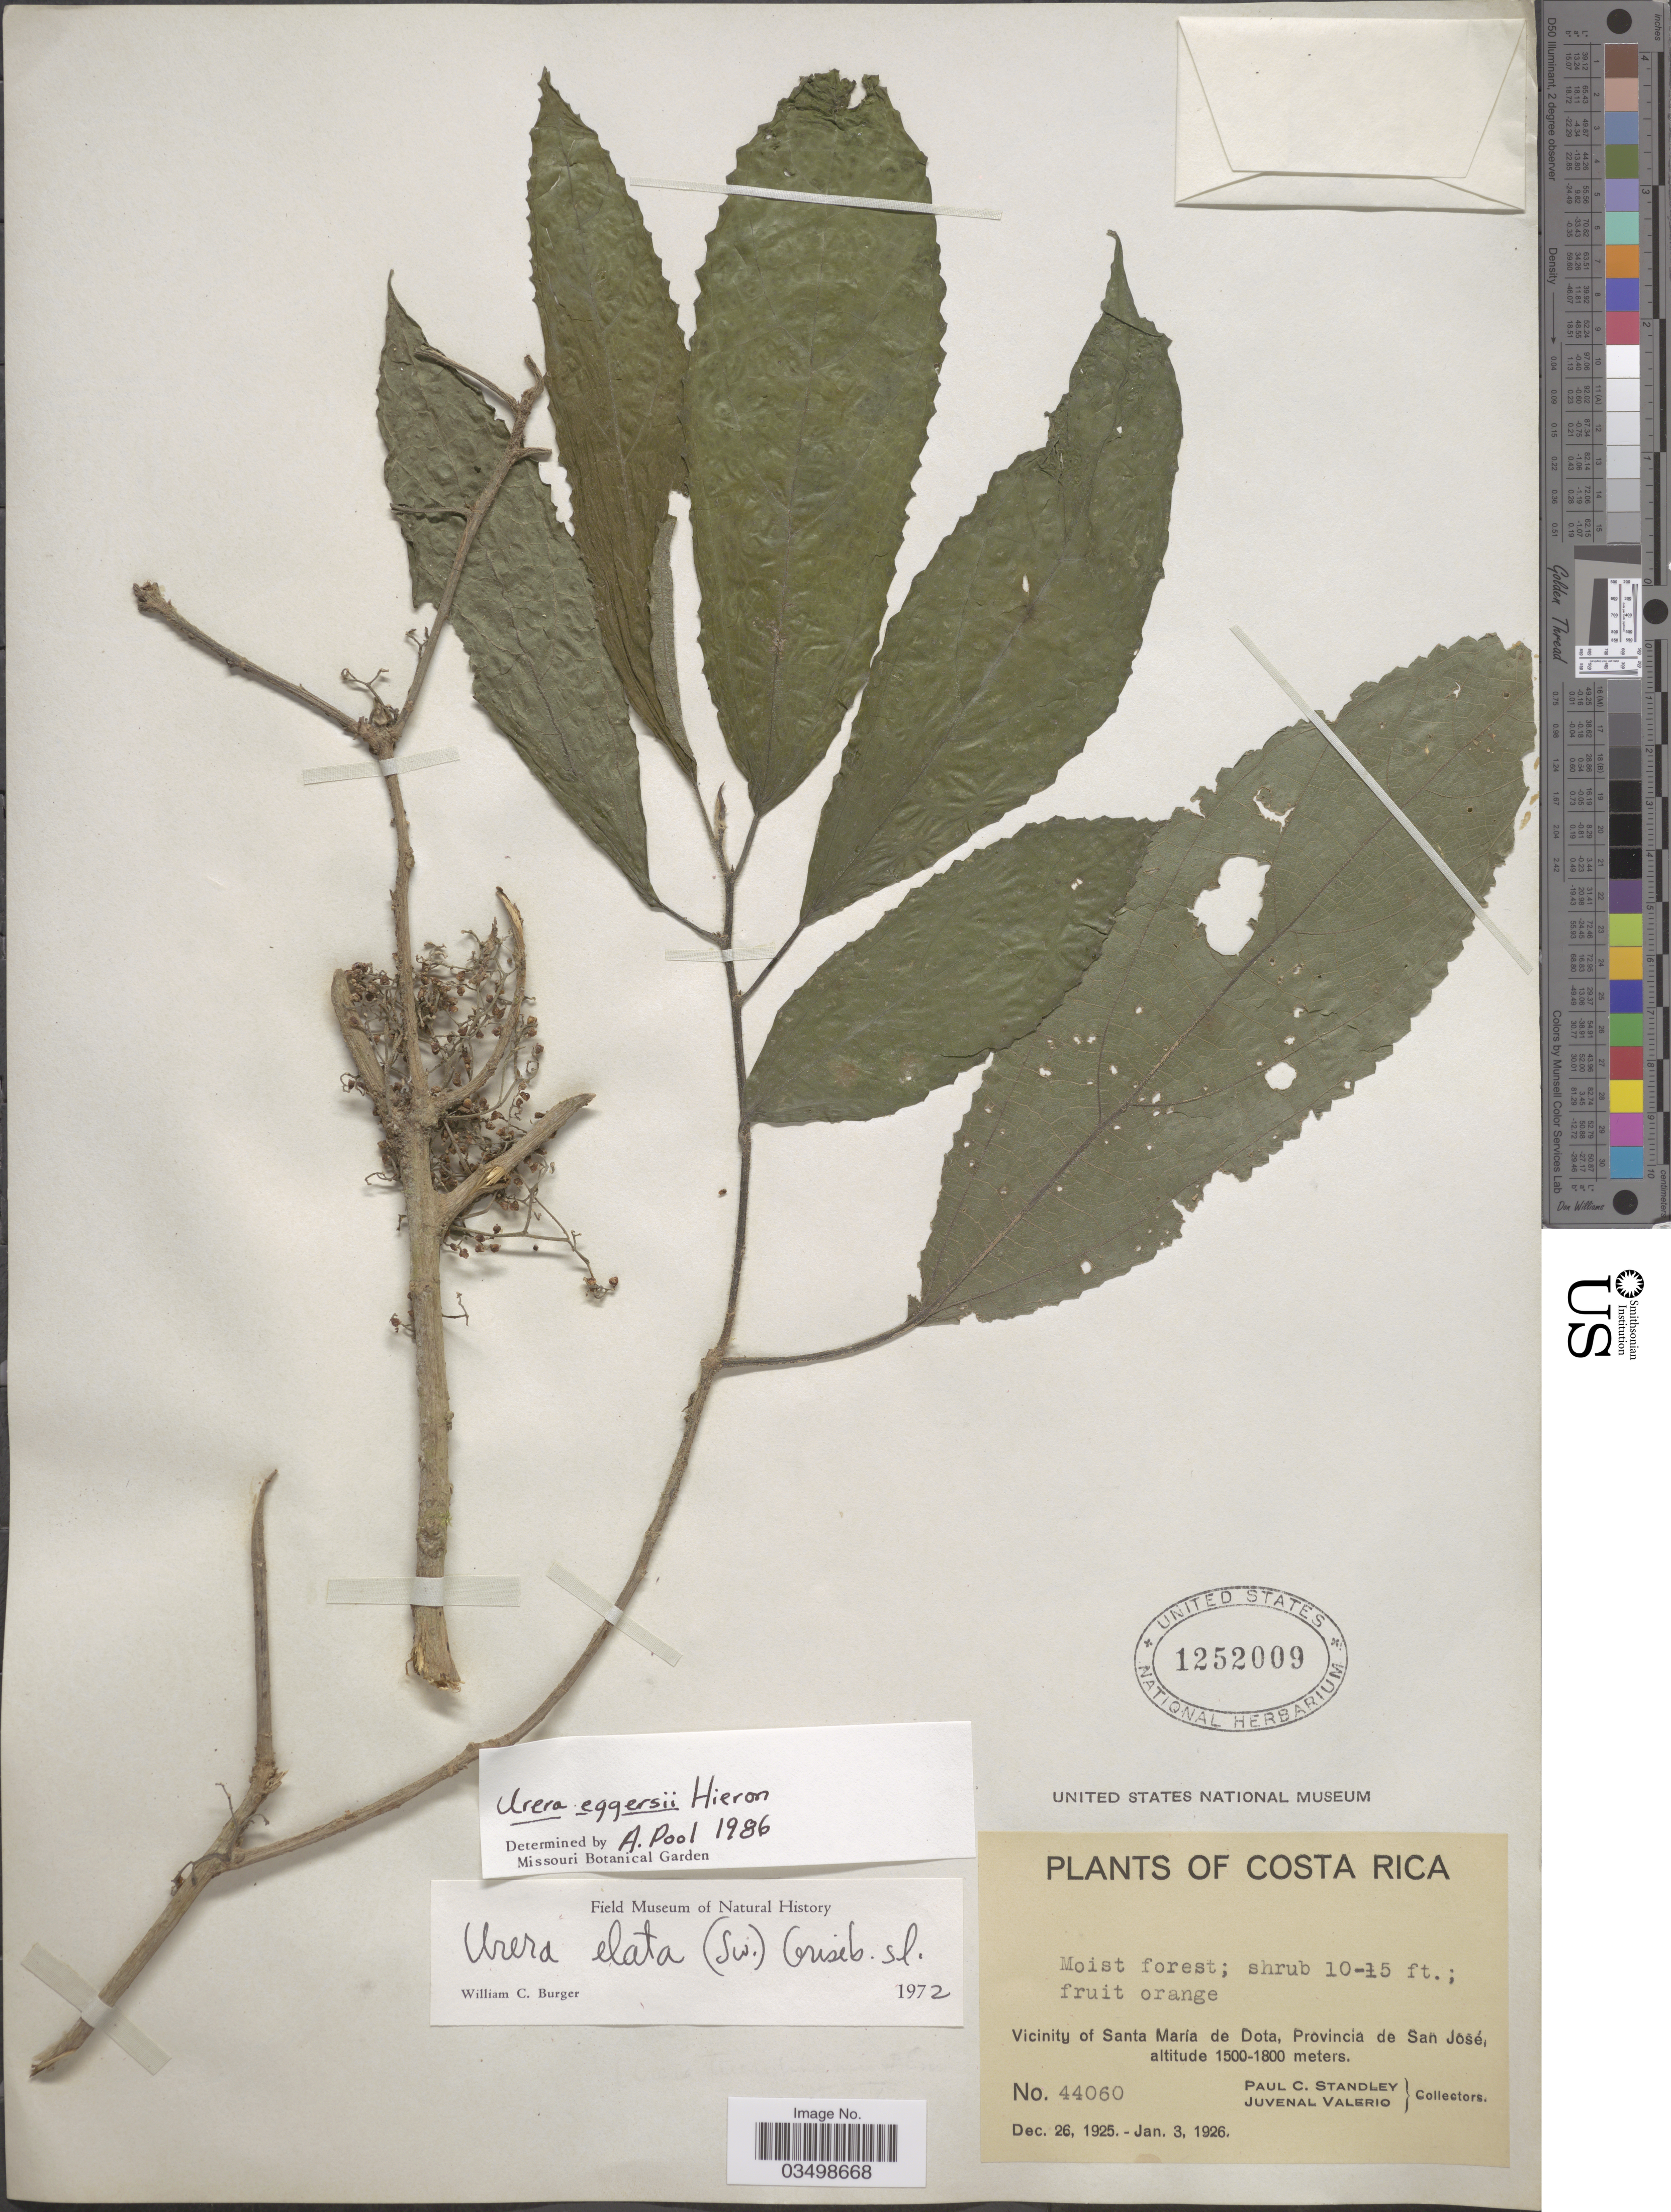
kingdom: Plantae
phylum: Tracheophyta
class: Magnoliopsida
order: Rosales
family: Urticaceae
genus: Urera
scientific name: Urera eggersii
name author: Hieron.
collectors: P. C. Standley & J. Valerio R.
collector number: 44060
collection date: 1925-12-26/1926-01-03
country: Costa Rica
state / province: San José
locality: Vicinity of Santa María de Dota.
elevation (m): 1500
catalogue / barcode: US 1252009